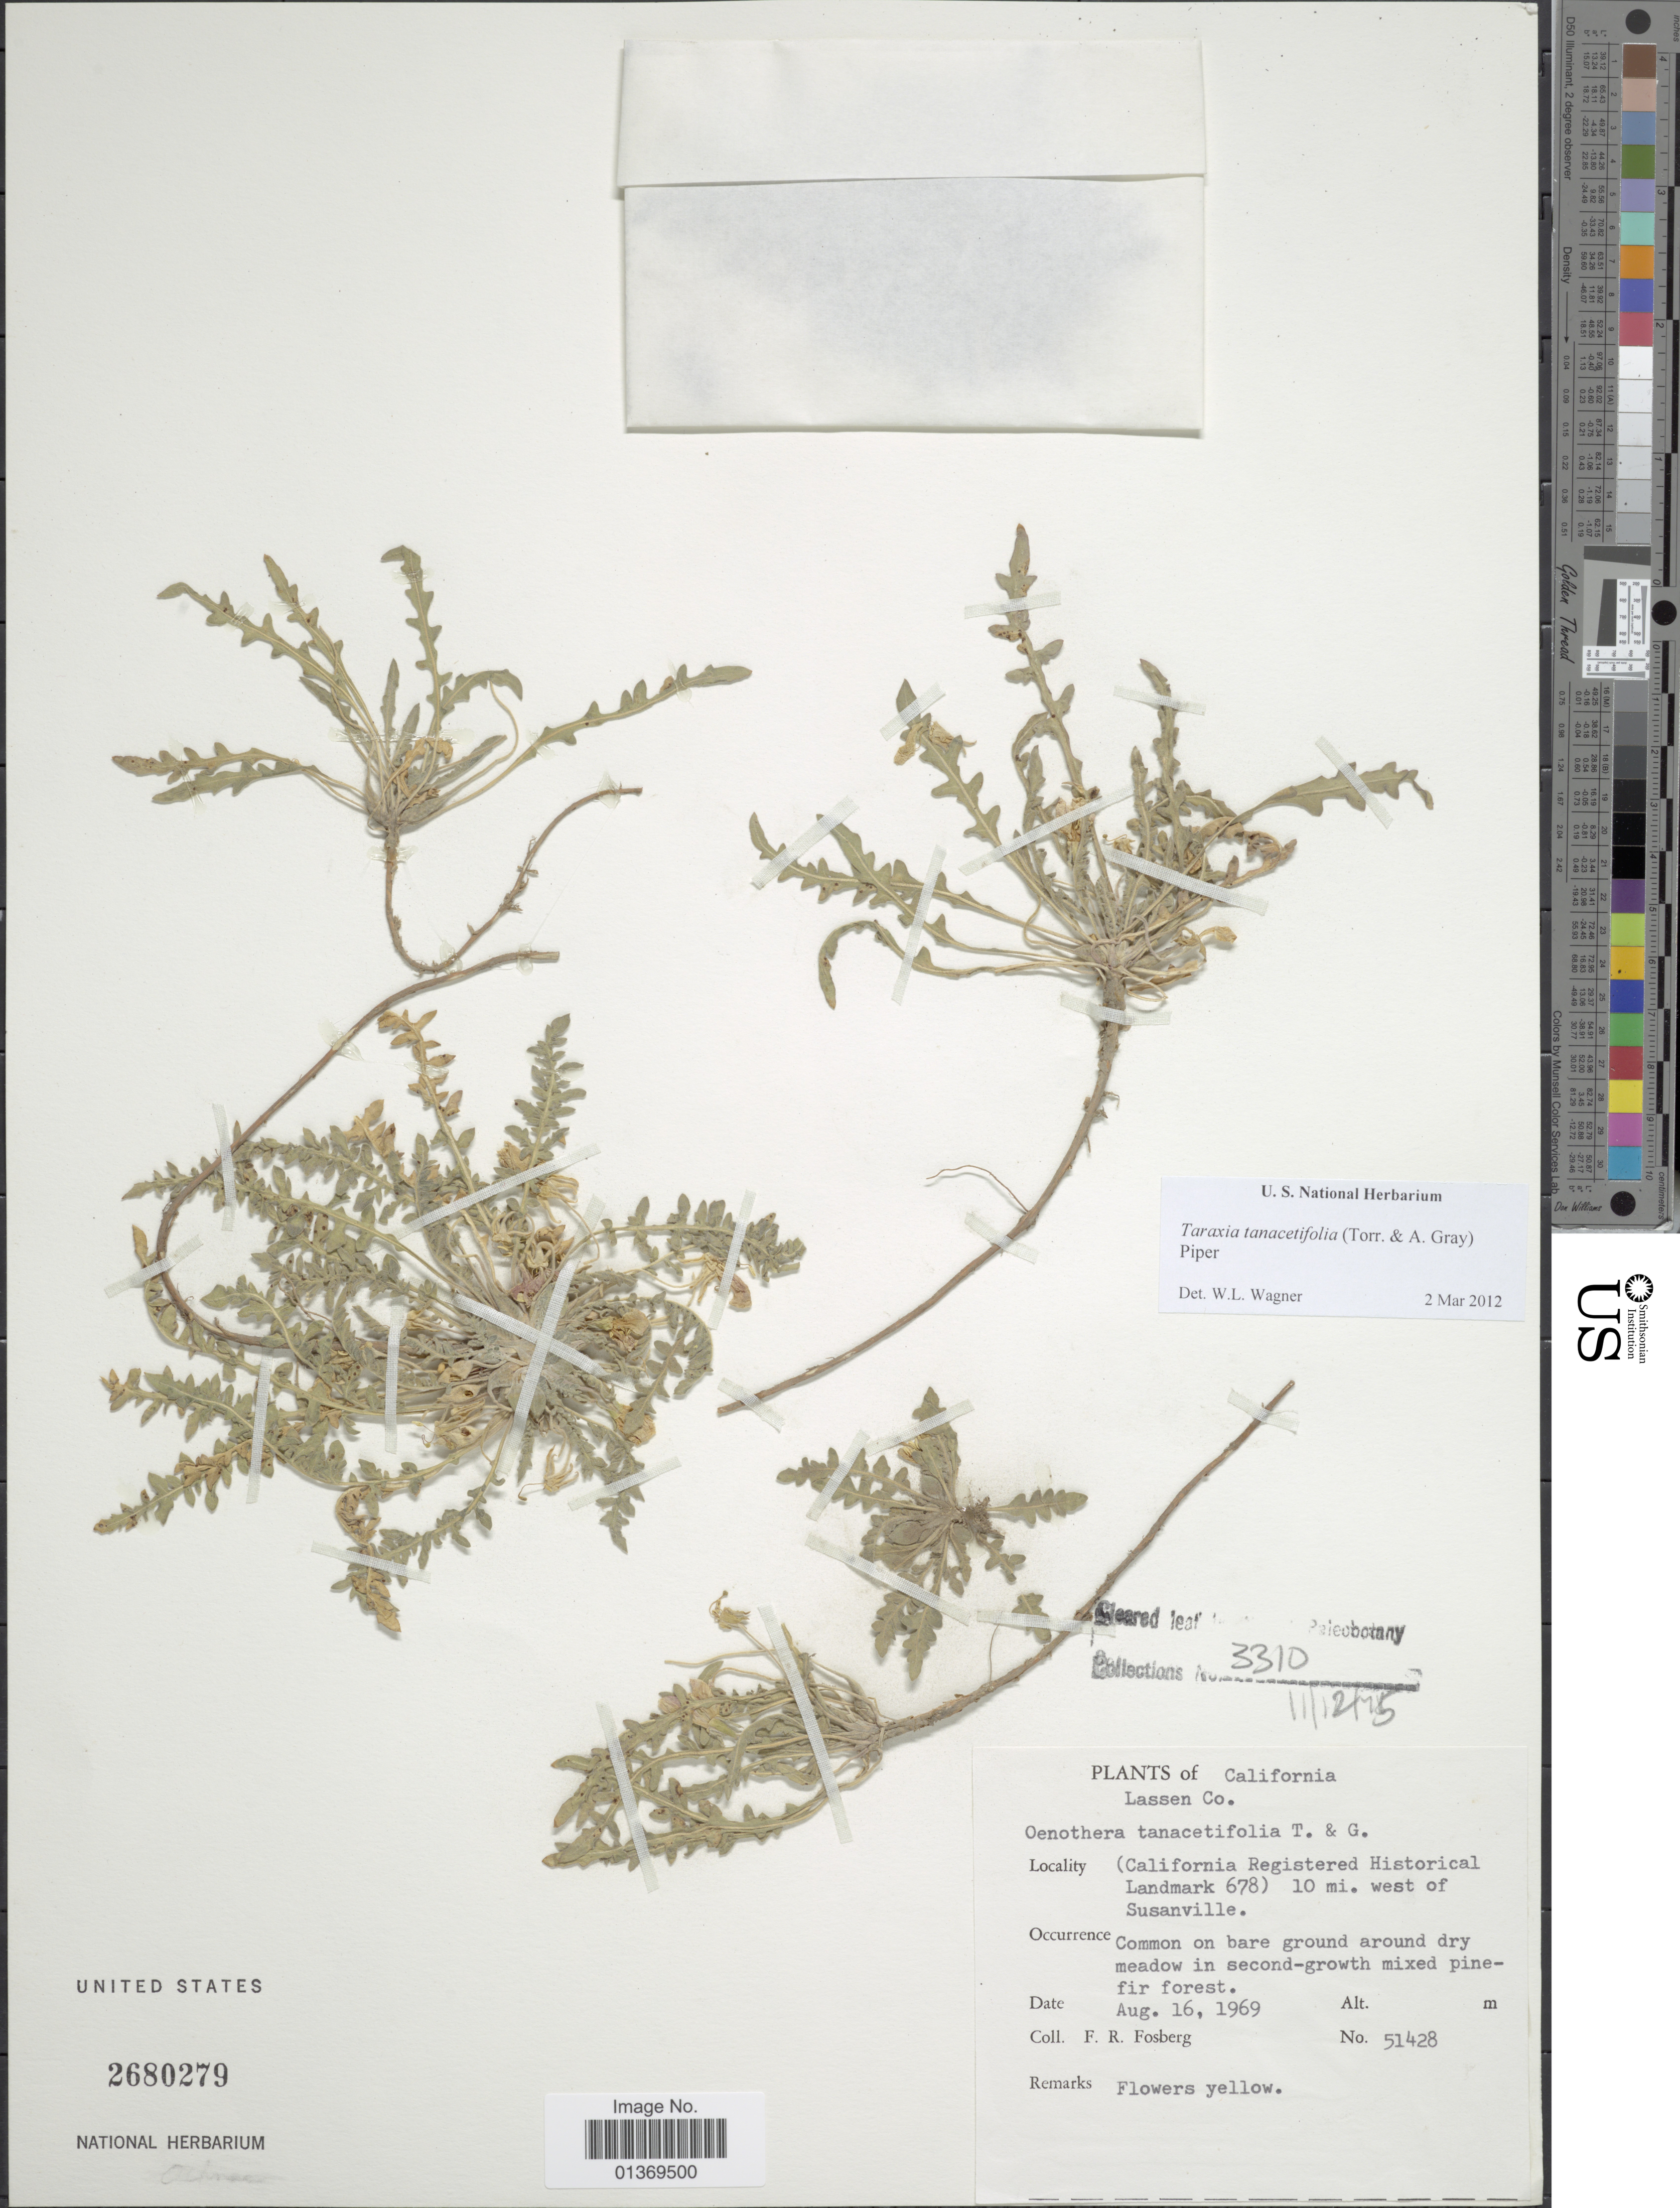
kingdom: Plantae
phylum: Tracheophyta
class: Magnoliopsida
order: Myrtales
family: Onagraceae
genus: Taraxia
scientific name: Taraxia tanacetifolia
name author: (Torr. & A. Gray) Piper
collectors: F. R. Fosberg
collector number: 51428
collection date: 1969-08-16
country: United States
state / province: California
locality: (California Registered Historical Landmark 678) 10 mi. west of Susanville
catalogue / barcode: US 2680279